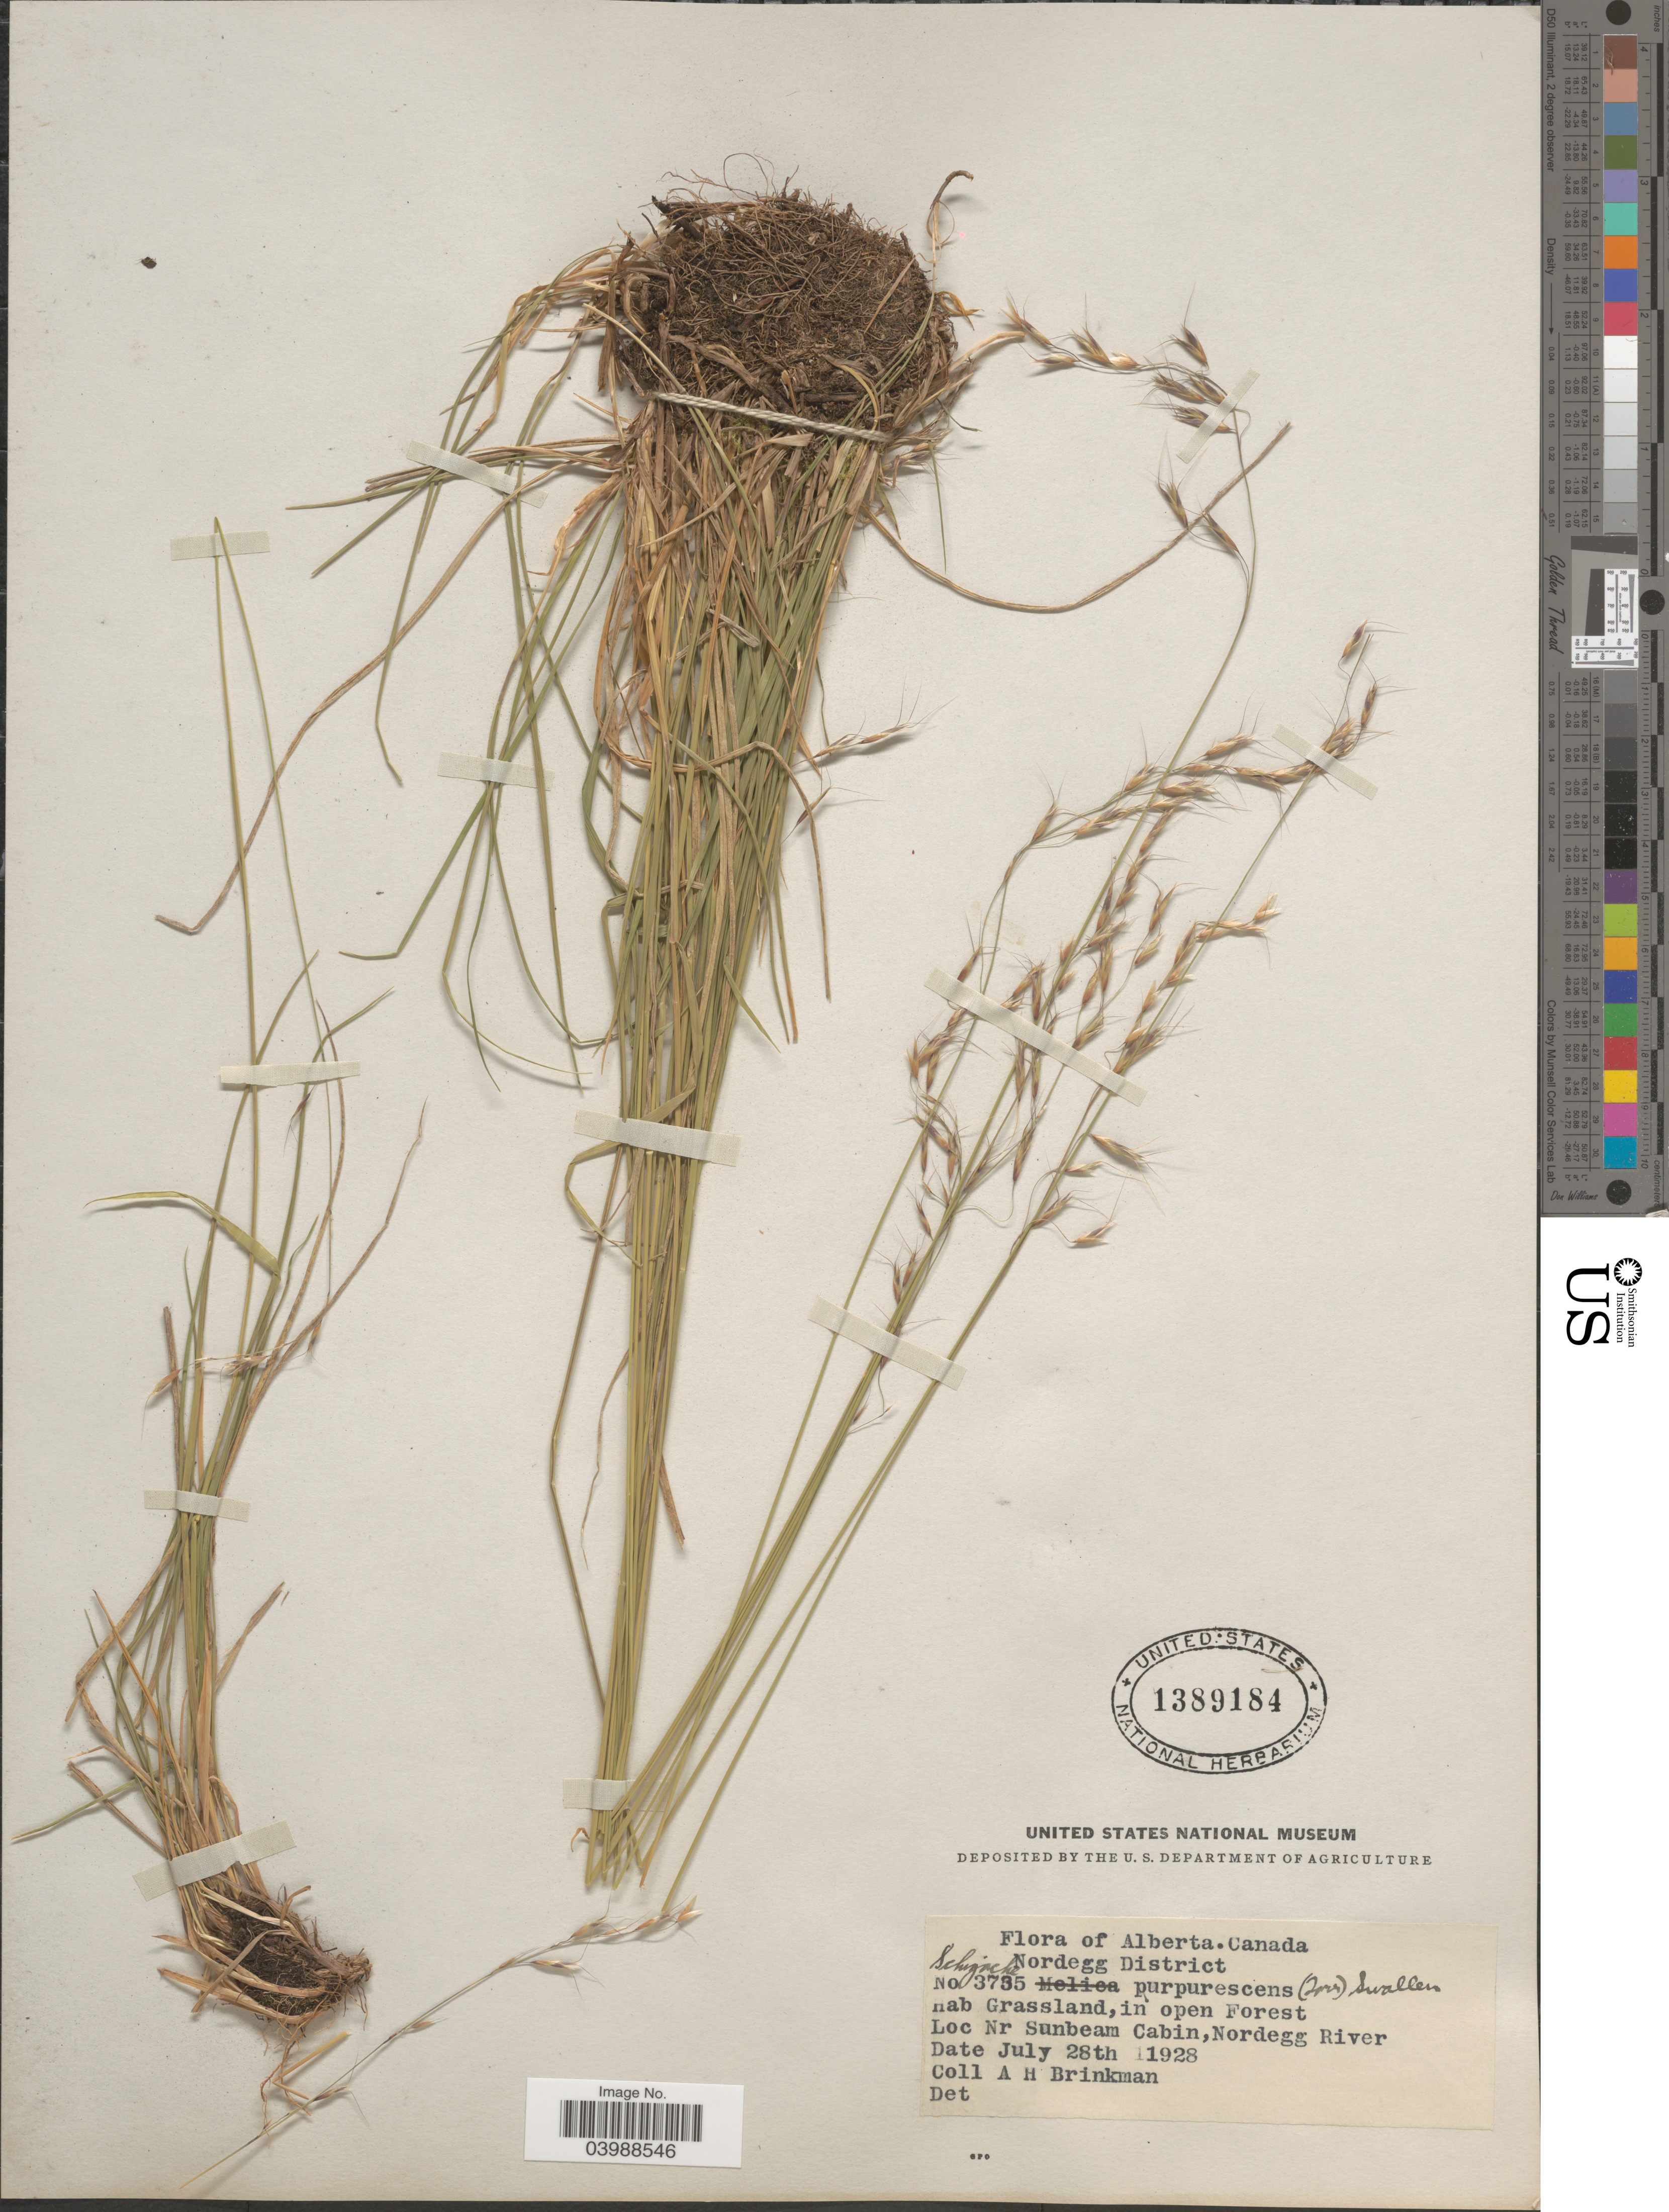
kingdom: Plantae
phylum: Tracheophyta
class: Liliopsida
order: Poales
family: Poaceae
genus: Schizachne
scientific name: Schizachne purpurascens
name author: (Torr.) Swallen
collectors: A. Brinkman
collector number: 3735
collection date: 1928-07-28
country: Canada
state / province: Alberta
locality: Nordegg District. Nr Sunbeam Cabin, Nordegg River.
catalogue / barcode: US 1389184